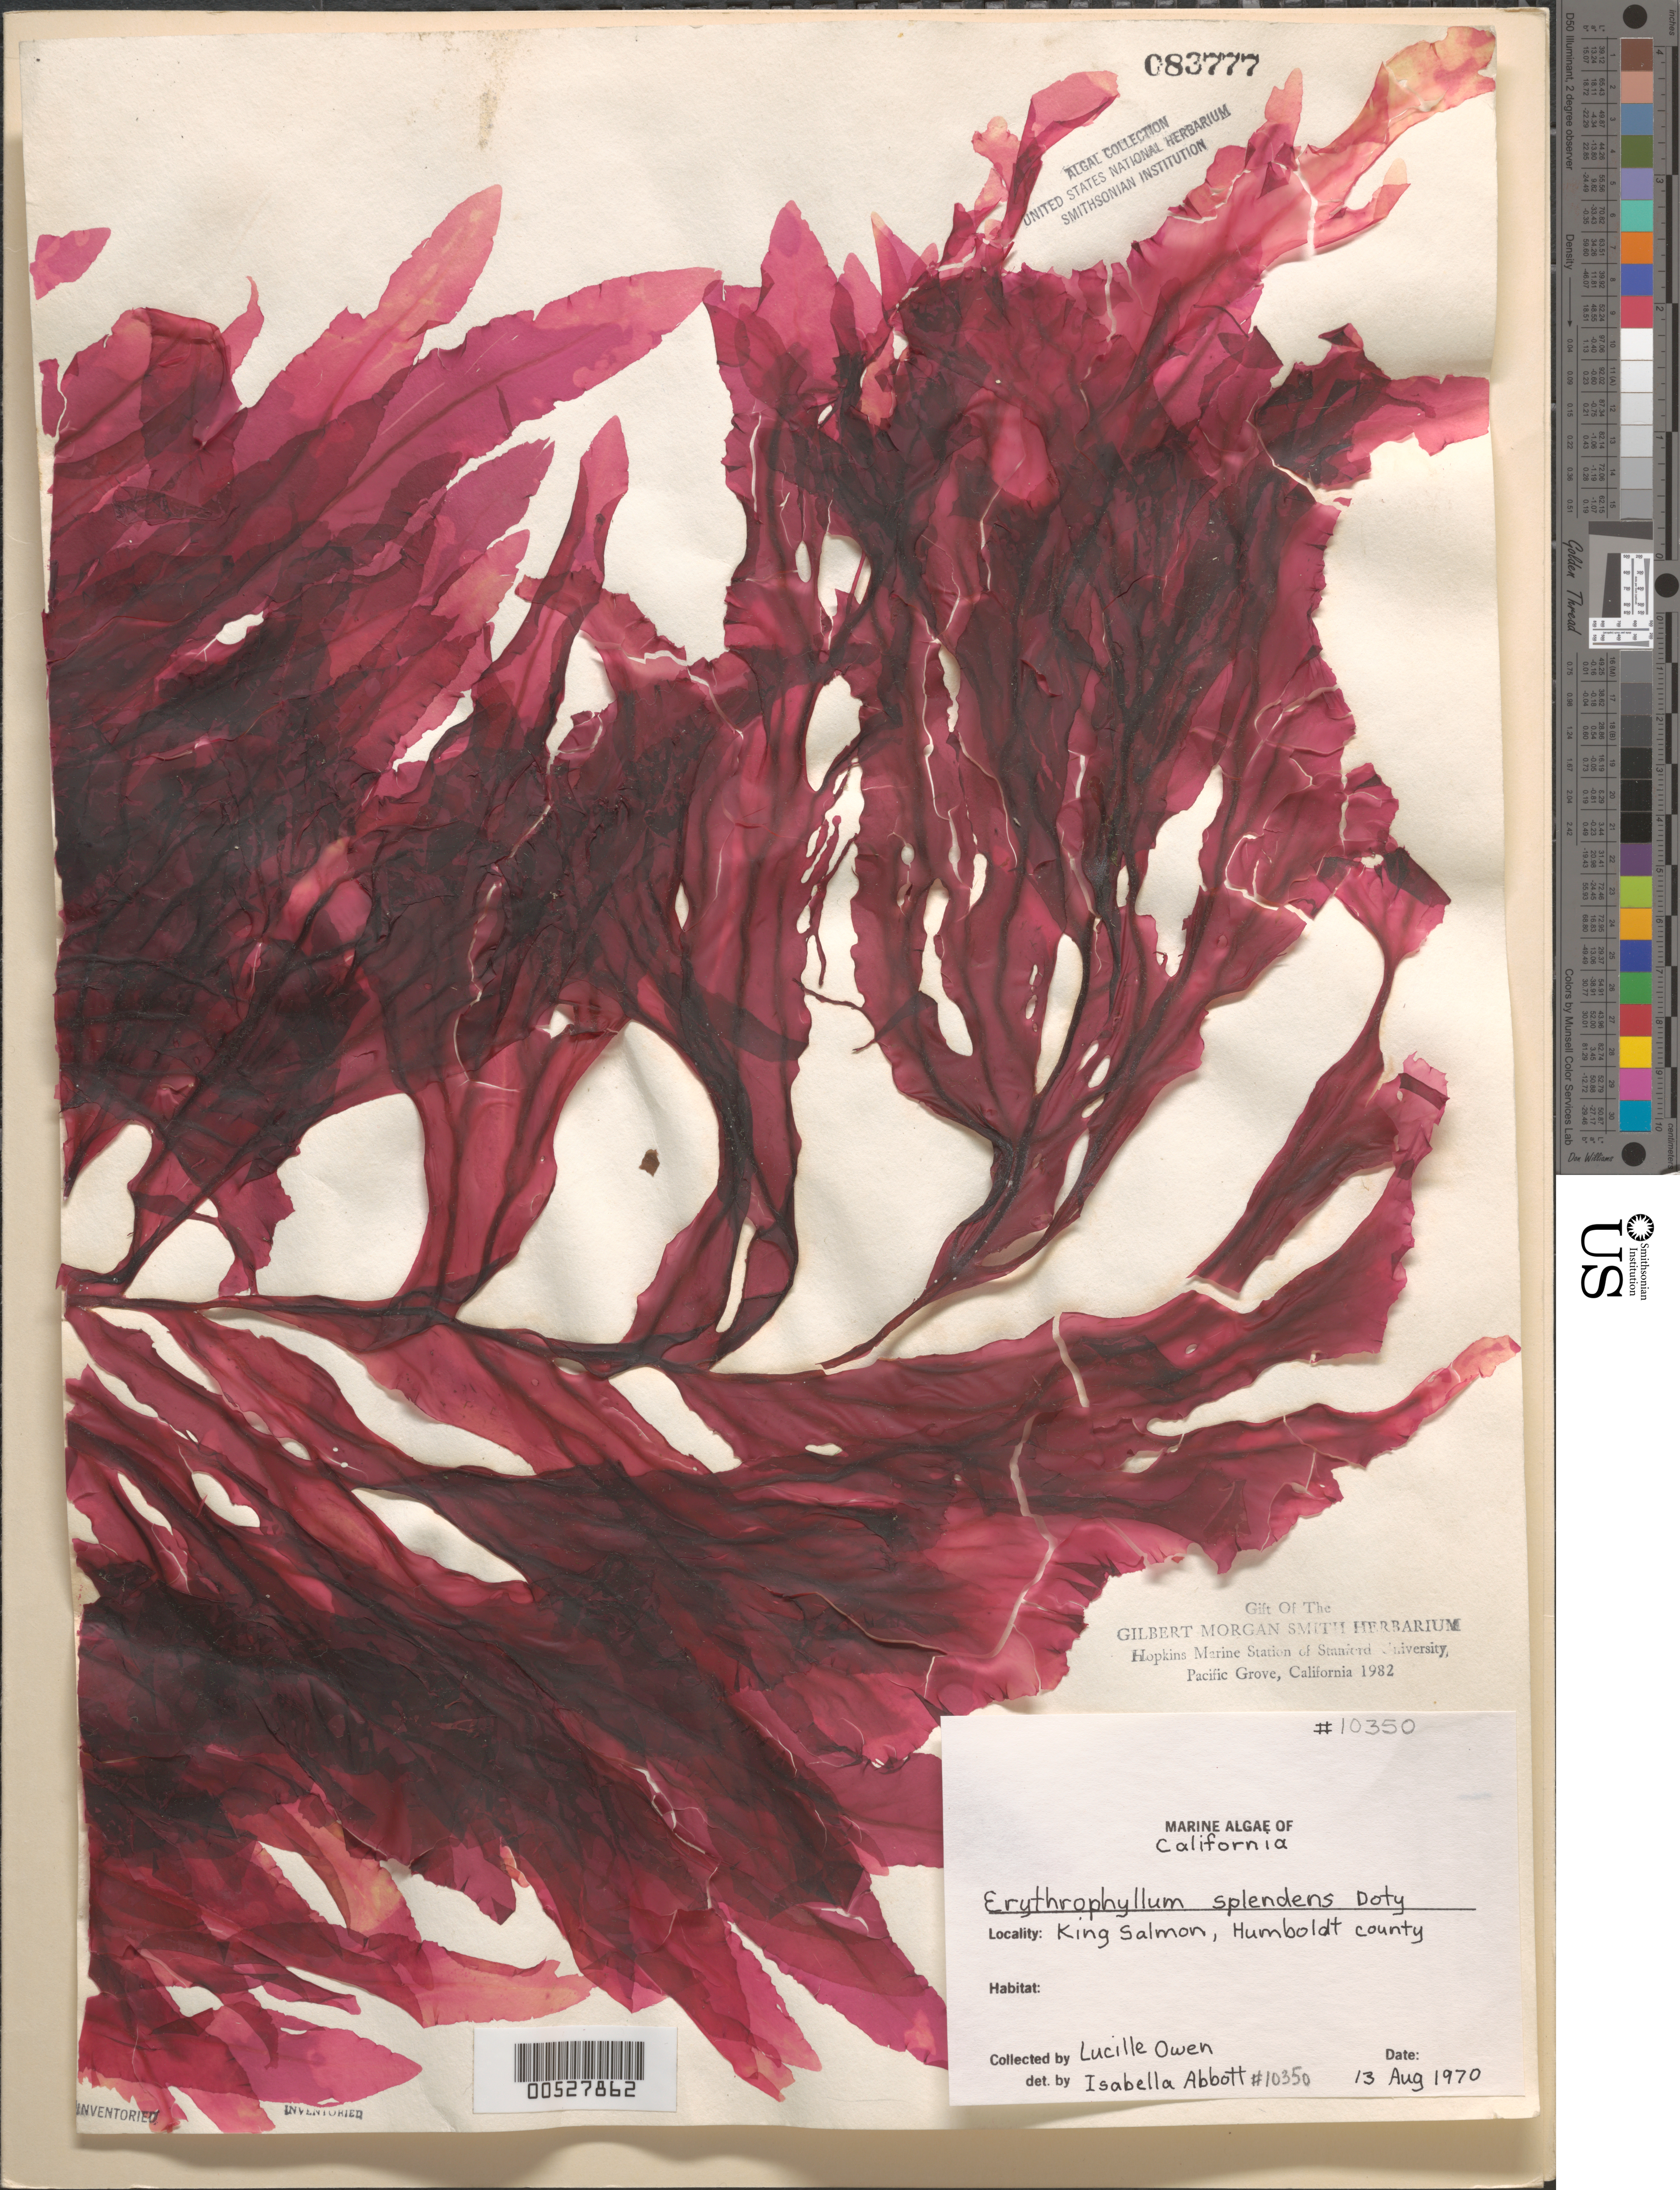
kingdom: Plantae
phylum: Rhodophyta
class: Florideophyceae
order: Gigartinales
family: Kallymeniaceae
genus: Erythrophyllum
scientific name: Erythrophyllum splendens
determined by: Abbott, Isabella A.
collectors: L. Owen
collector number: IAA 10350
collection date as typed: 13 Aug 1970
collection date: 1970-08-13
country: United States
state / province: California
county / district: Humboldt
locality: King Salmon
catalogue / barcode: US 83777